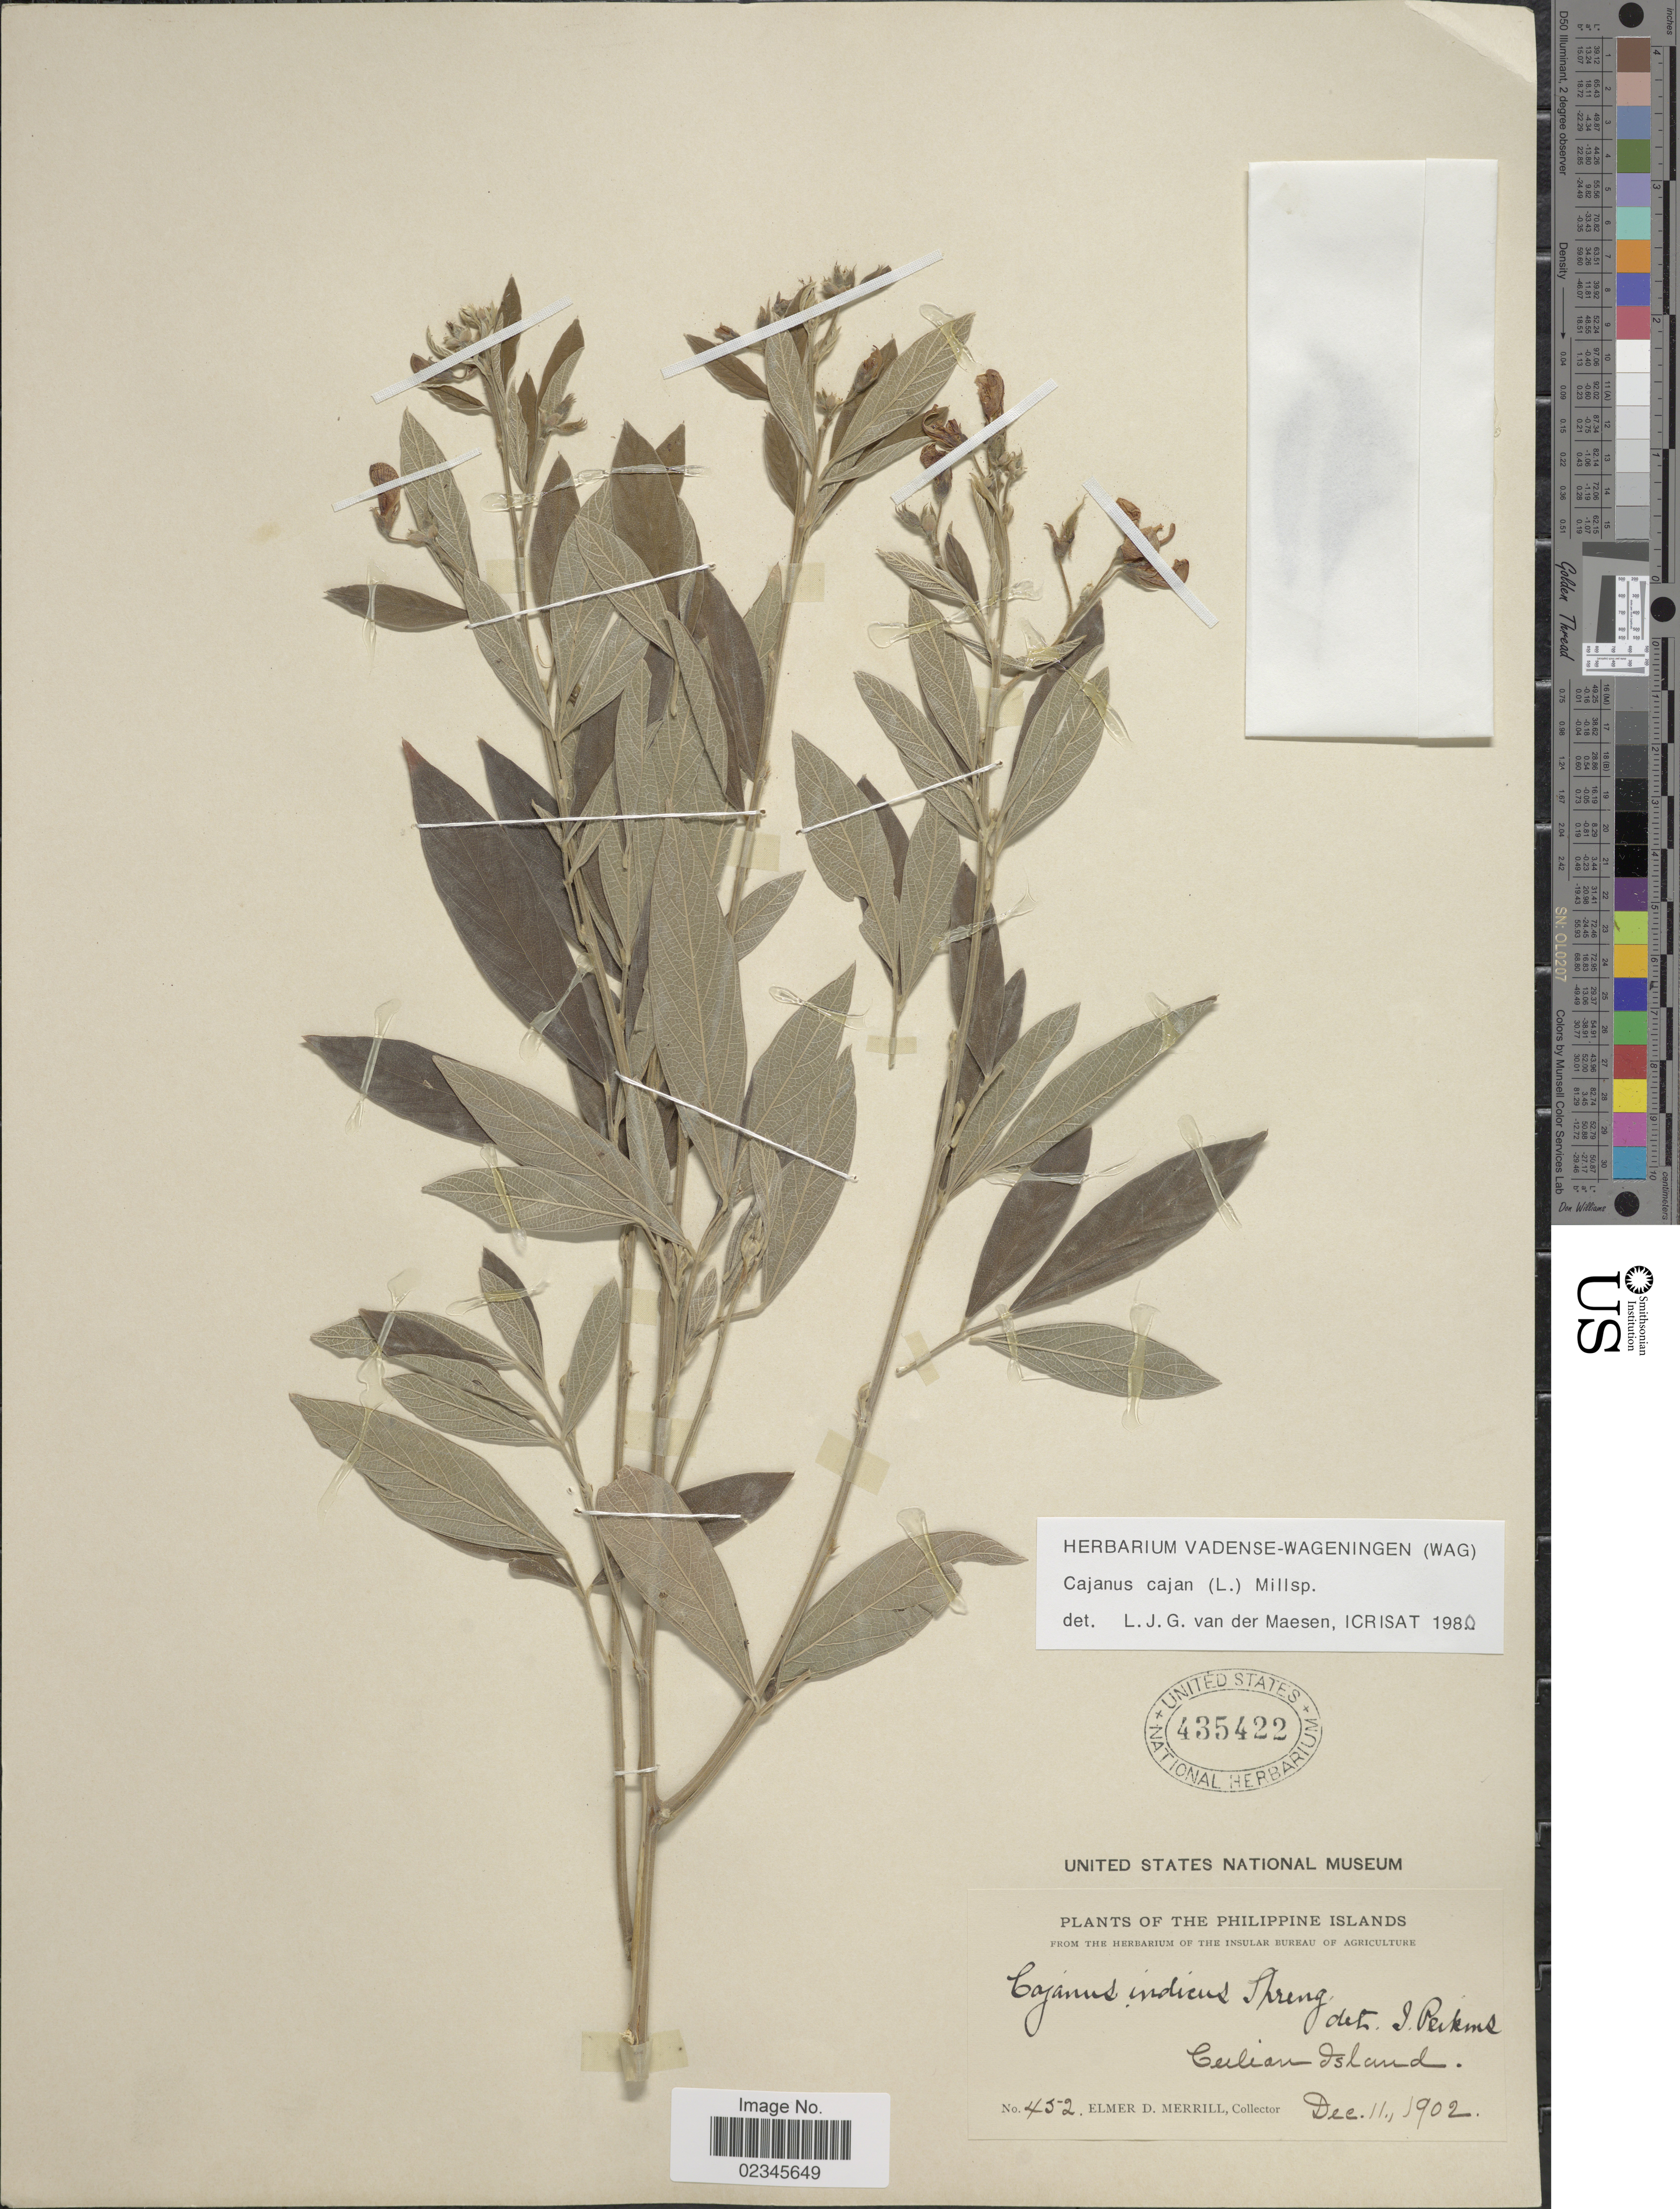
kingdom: Plantae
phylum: Tracheophyta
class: Magnoliopsida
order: Fabales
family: Fabaceae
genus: Cajanus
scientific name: Cajanus cajan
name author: (L.) Huth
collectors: E. D. Merrill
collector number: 452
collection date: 1902-12-11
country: Philippines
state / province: Mimaropa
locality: Culion Island, The Philippine Islands.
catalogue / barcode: US 435422